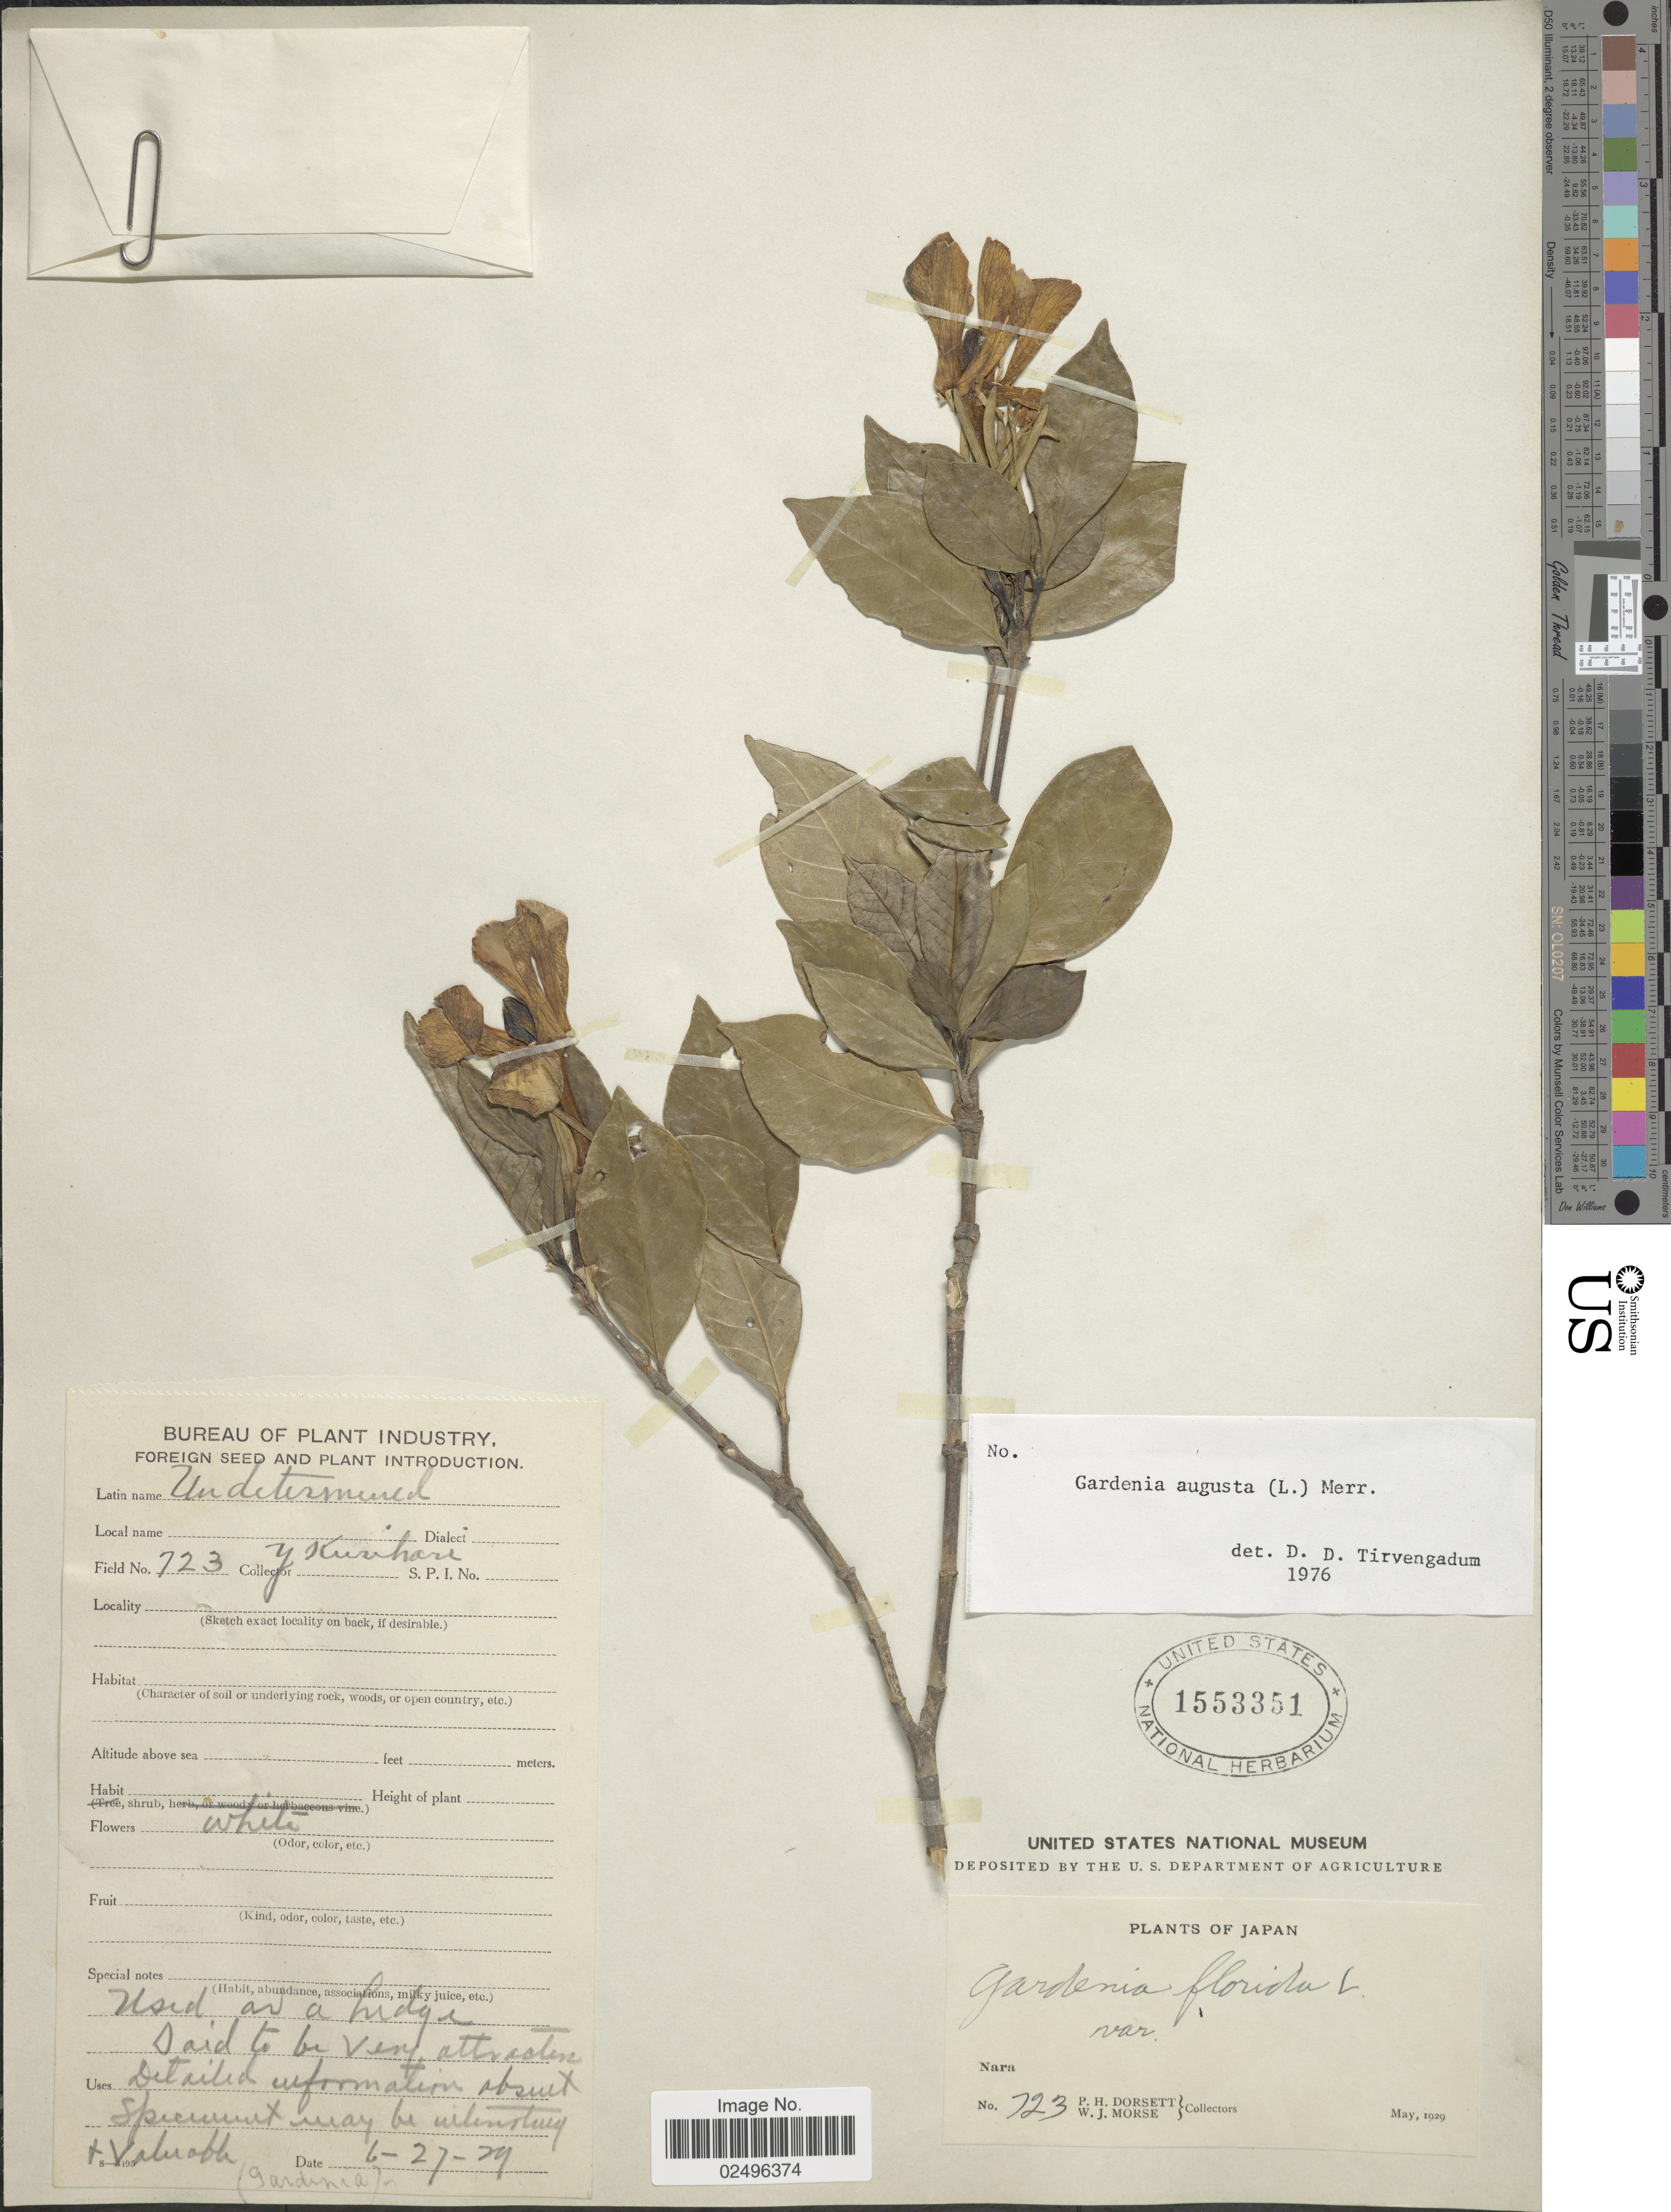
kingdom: Plantae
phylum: Tracheophyta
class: Magnoliopsida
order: Gentianales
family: Rubiaceae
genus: Gardenia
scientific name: Gardenia augusta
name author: (L.) Merr.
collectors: P. H. Dorsett & W. J. Morse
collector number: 723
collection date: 1929-06-27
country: Japan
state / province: Nara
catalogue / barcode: US 1553351